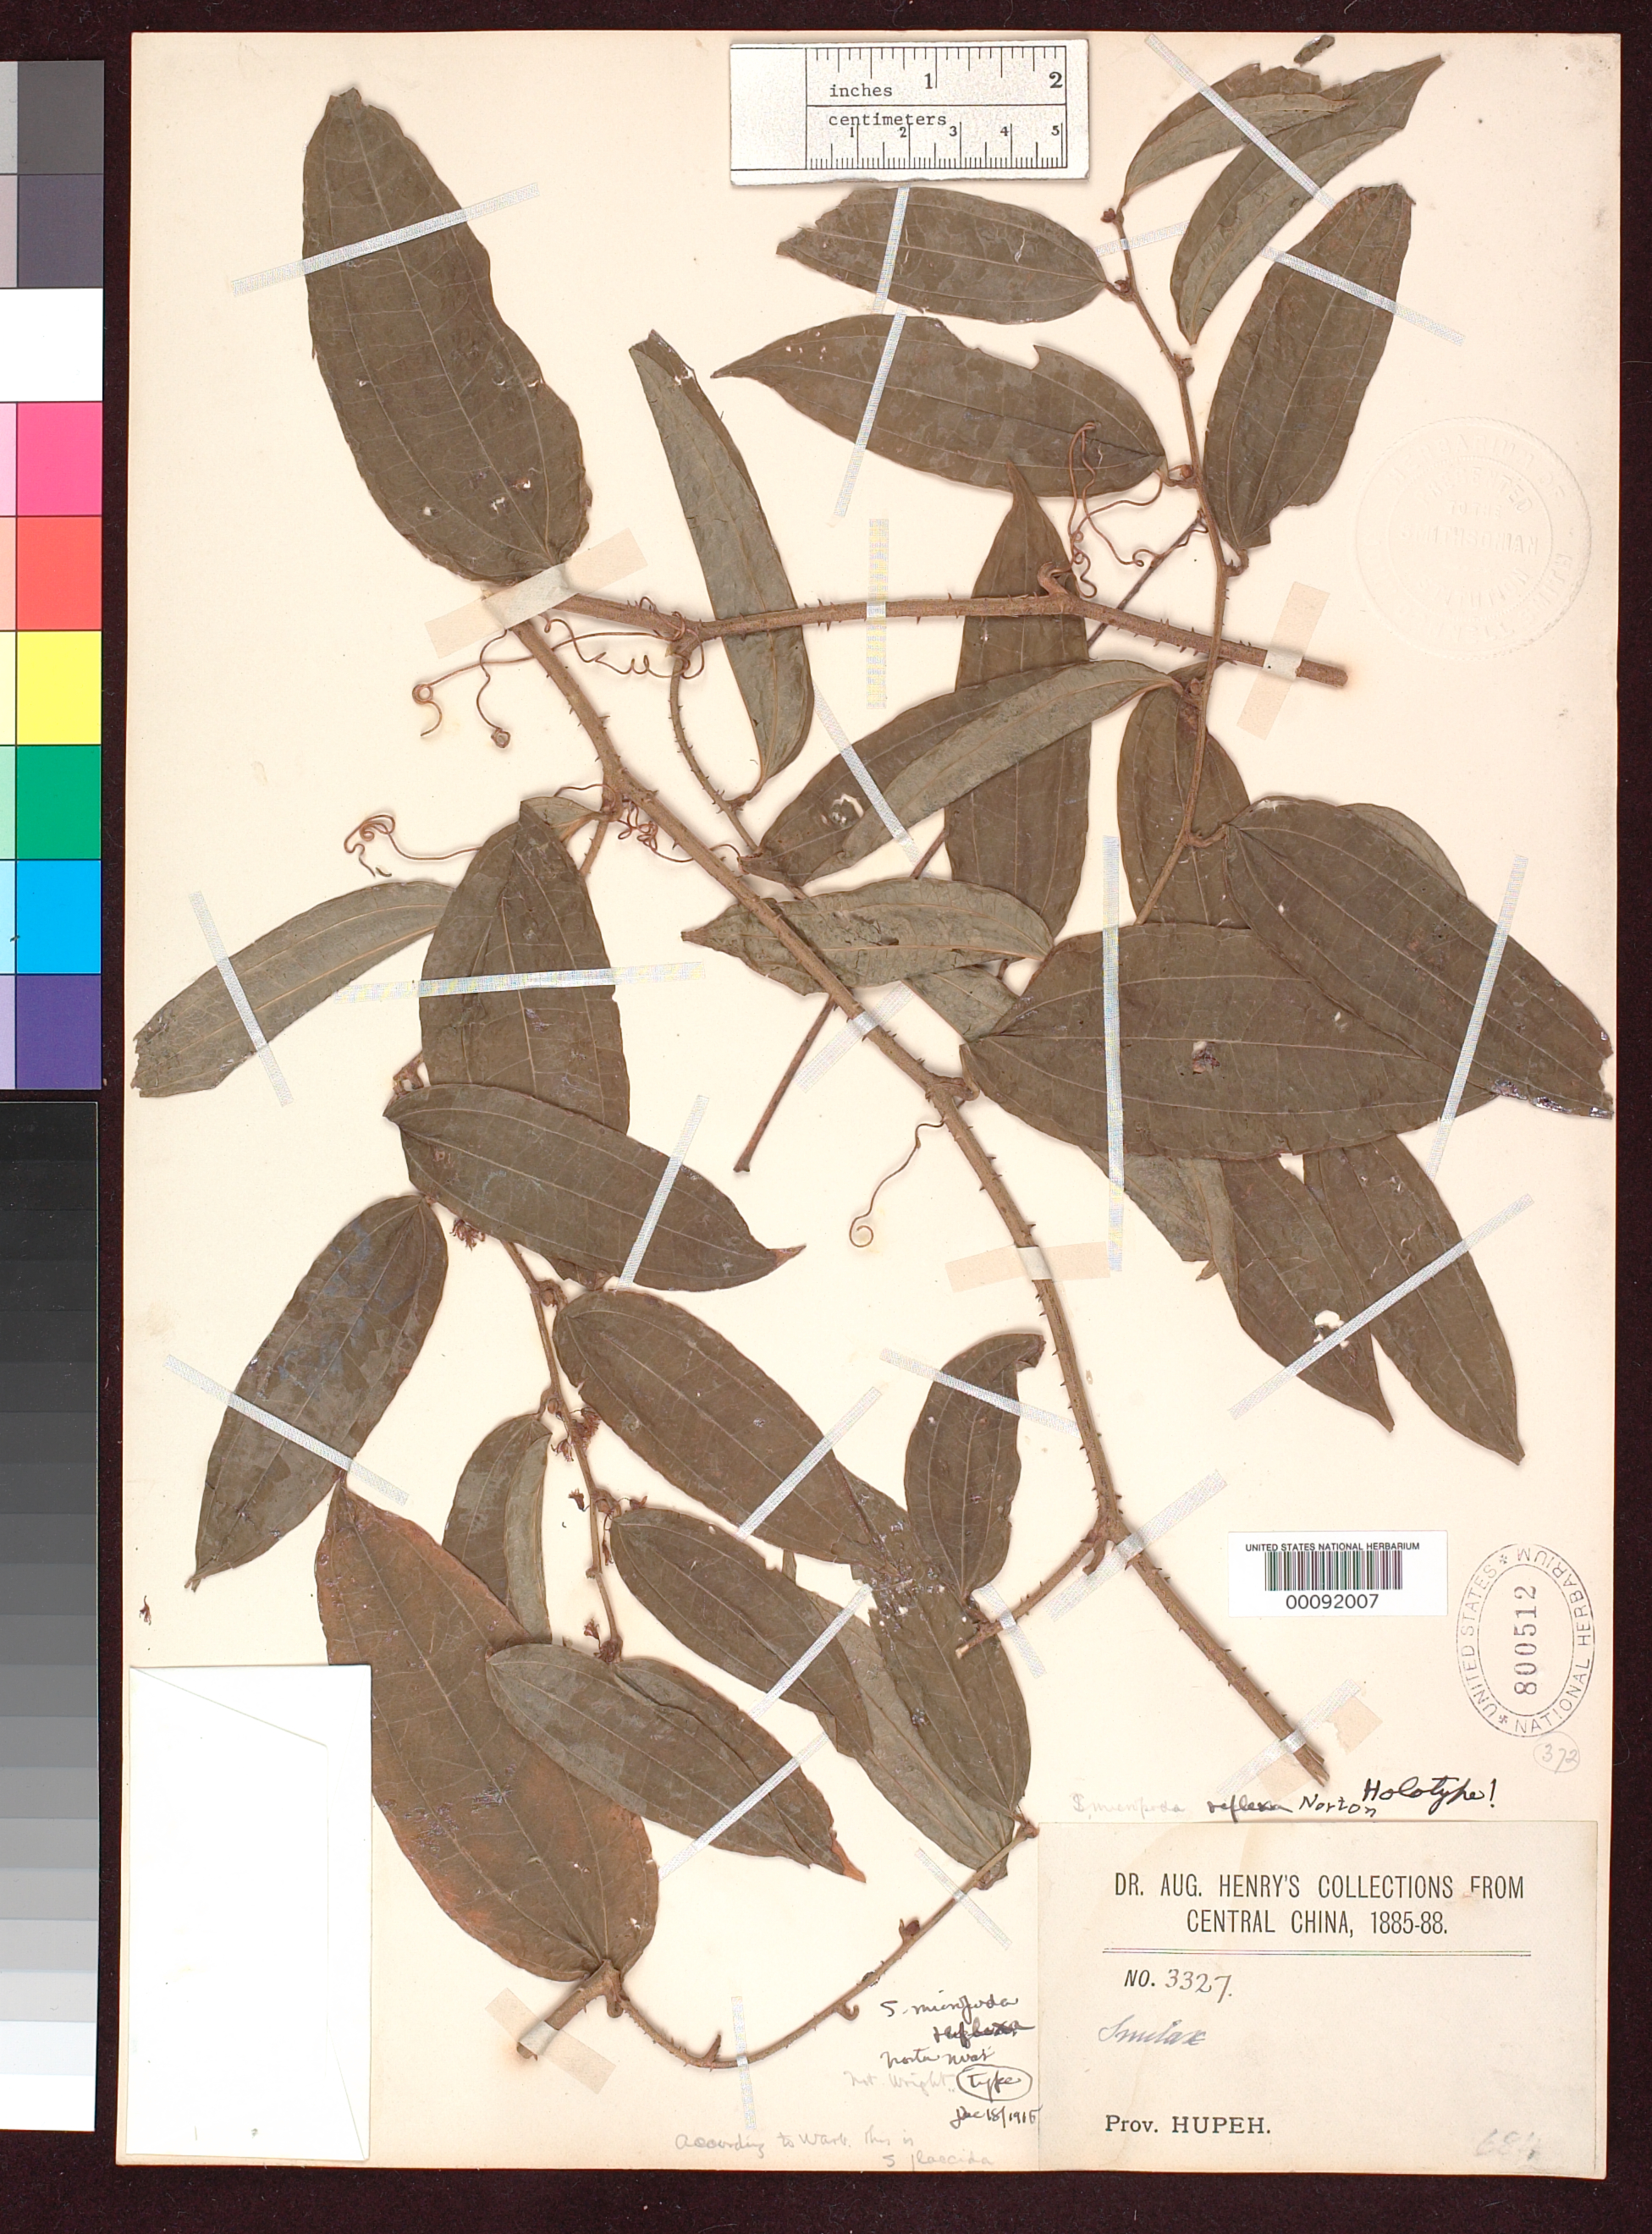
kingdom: Plantae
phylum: Tracheophyta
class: Liliopsida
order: Liliales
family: Smilacaceae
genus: Smilax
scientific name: Smilax micropoda var. reflexa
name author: Norton in Sarg.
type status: Holotype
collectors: A. Henry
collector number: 3327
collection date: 1885/1888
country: China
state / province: Hubei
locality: Central China. Prov. Hupeh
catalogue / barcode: US 800512